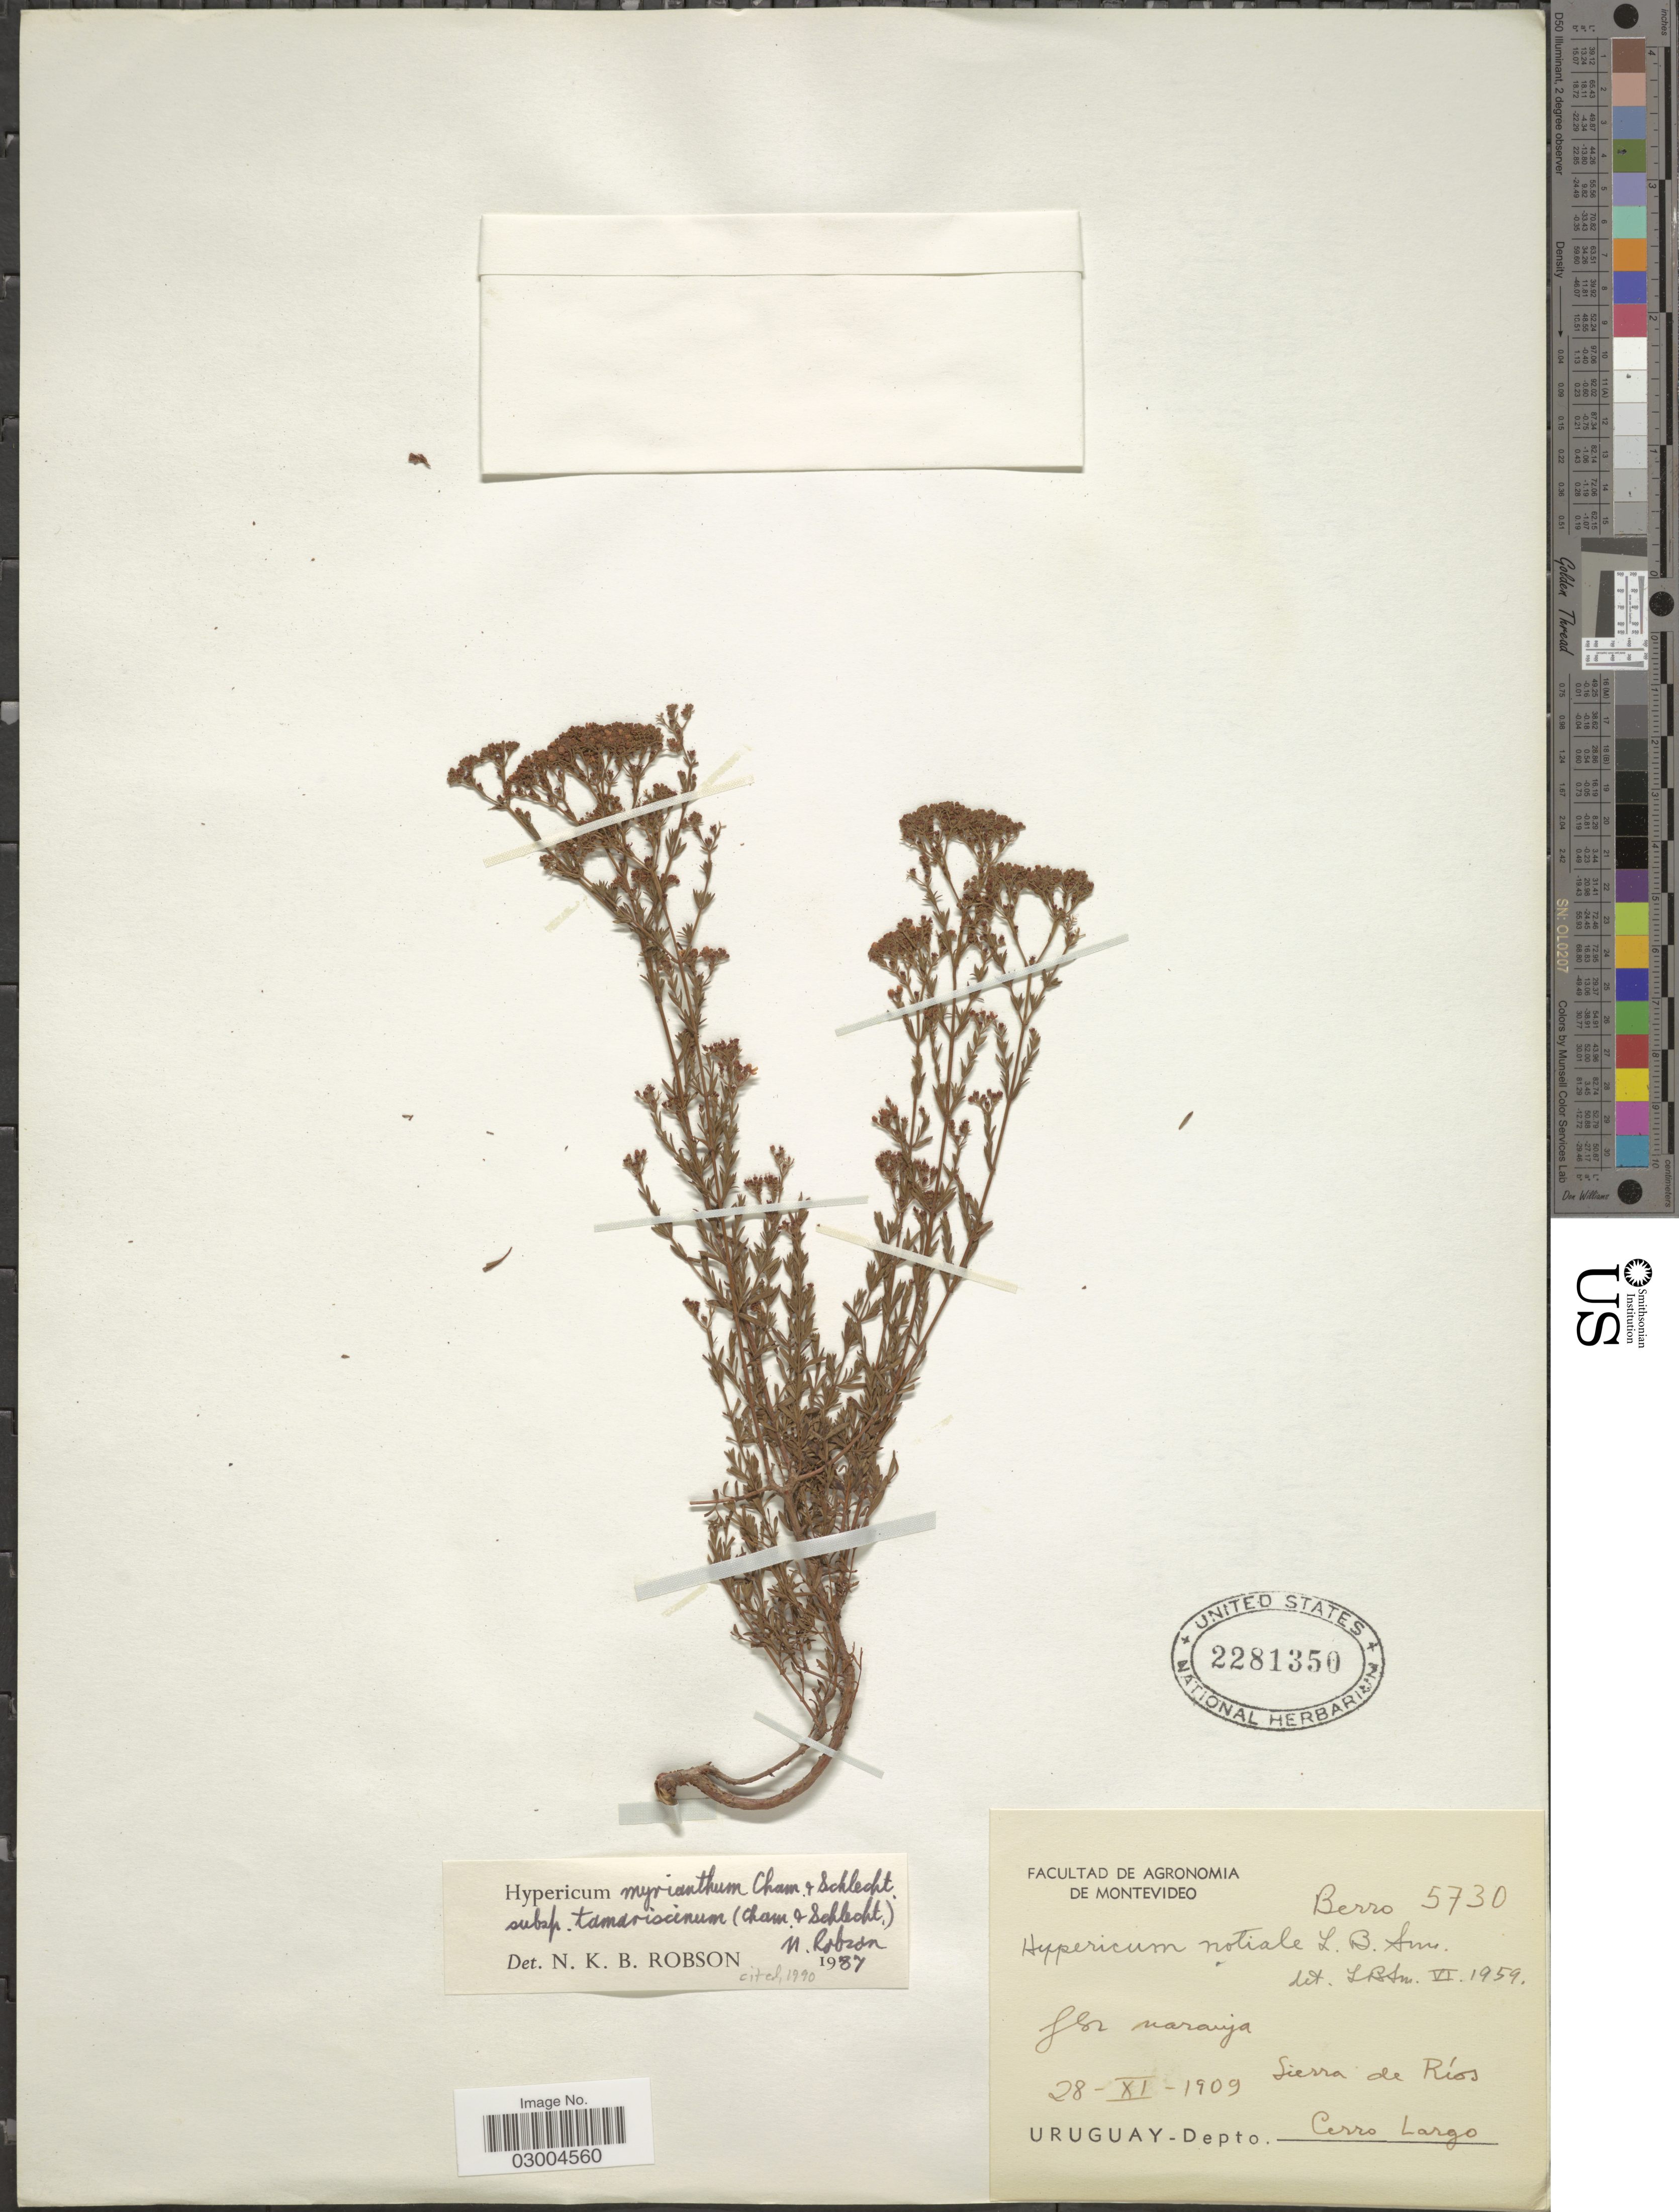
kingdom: Plantae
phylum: Tracheophyta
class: Magnoliopsida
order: Malpighiales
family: Hypericaceae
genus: Hypericum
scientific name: Hypericum myrianthum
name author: Cham. & Schltdl.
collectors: Berro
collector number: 5730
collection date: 1909-11-28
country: Uruguay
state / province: Cerro Largo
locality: Sierra de Ríos. Depto. Cerro Largo.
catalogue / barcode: US 2281350